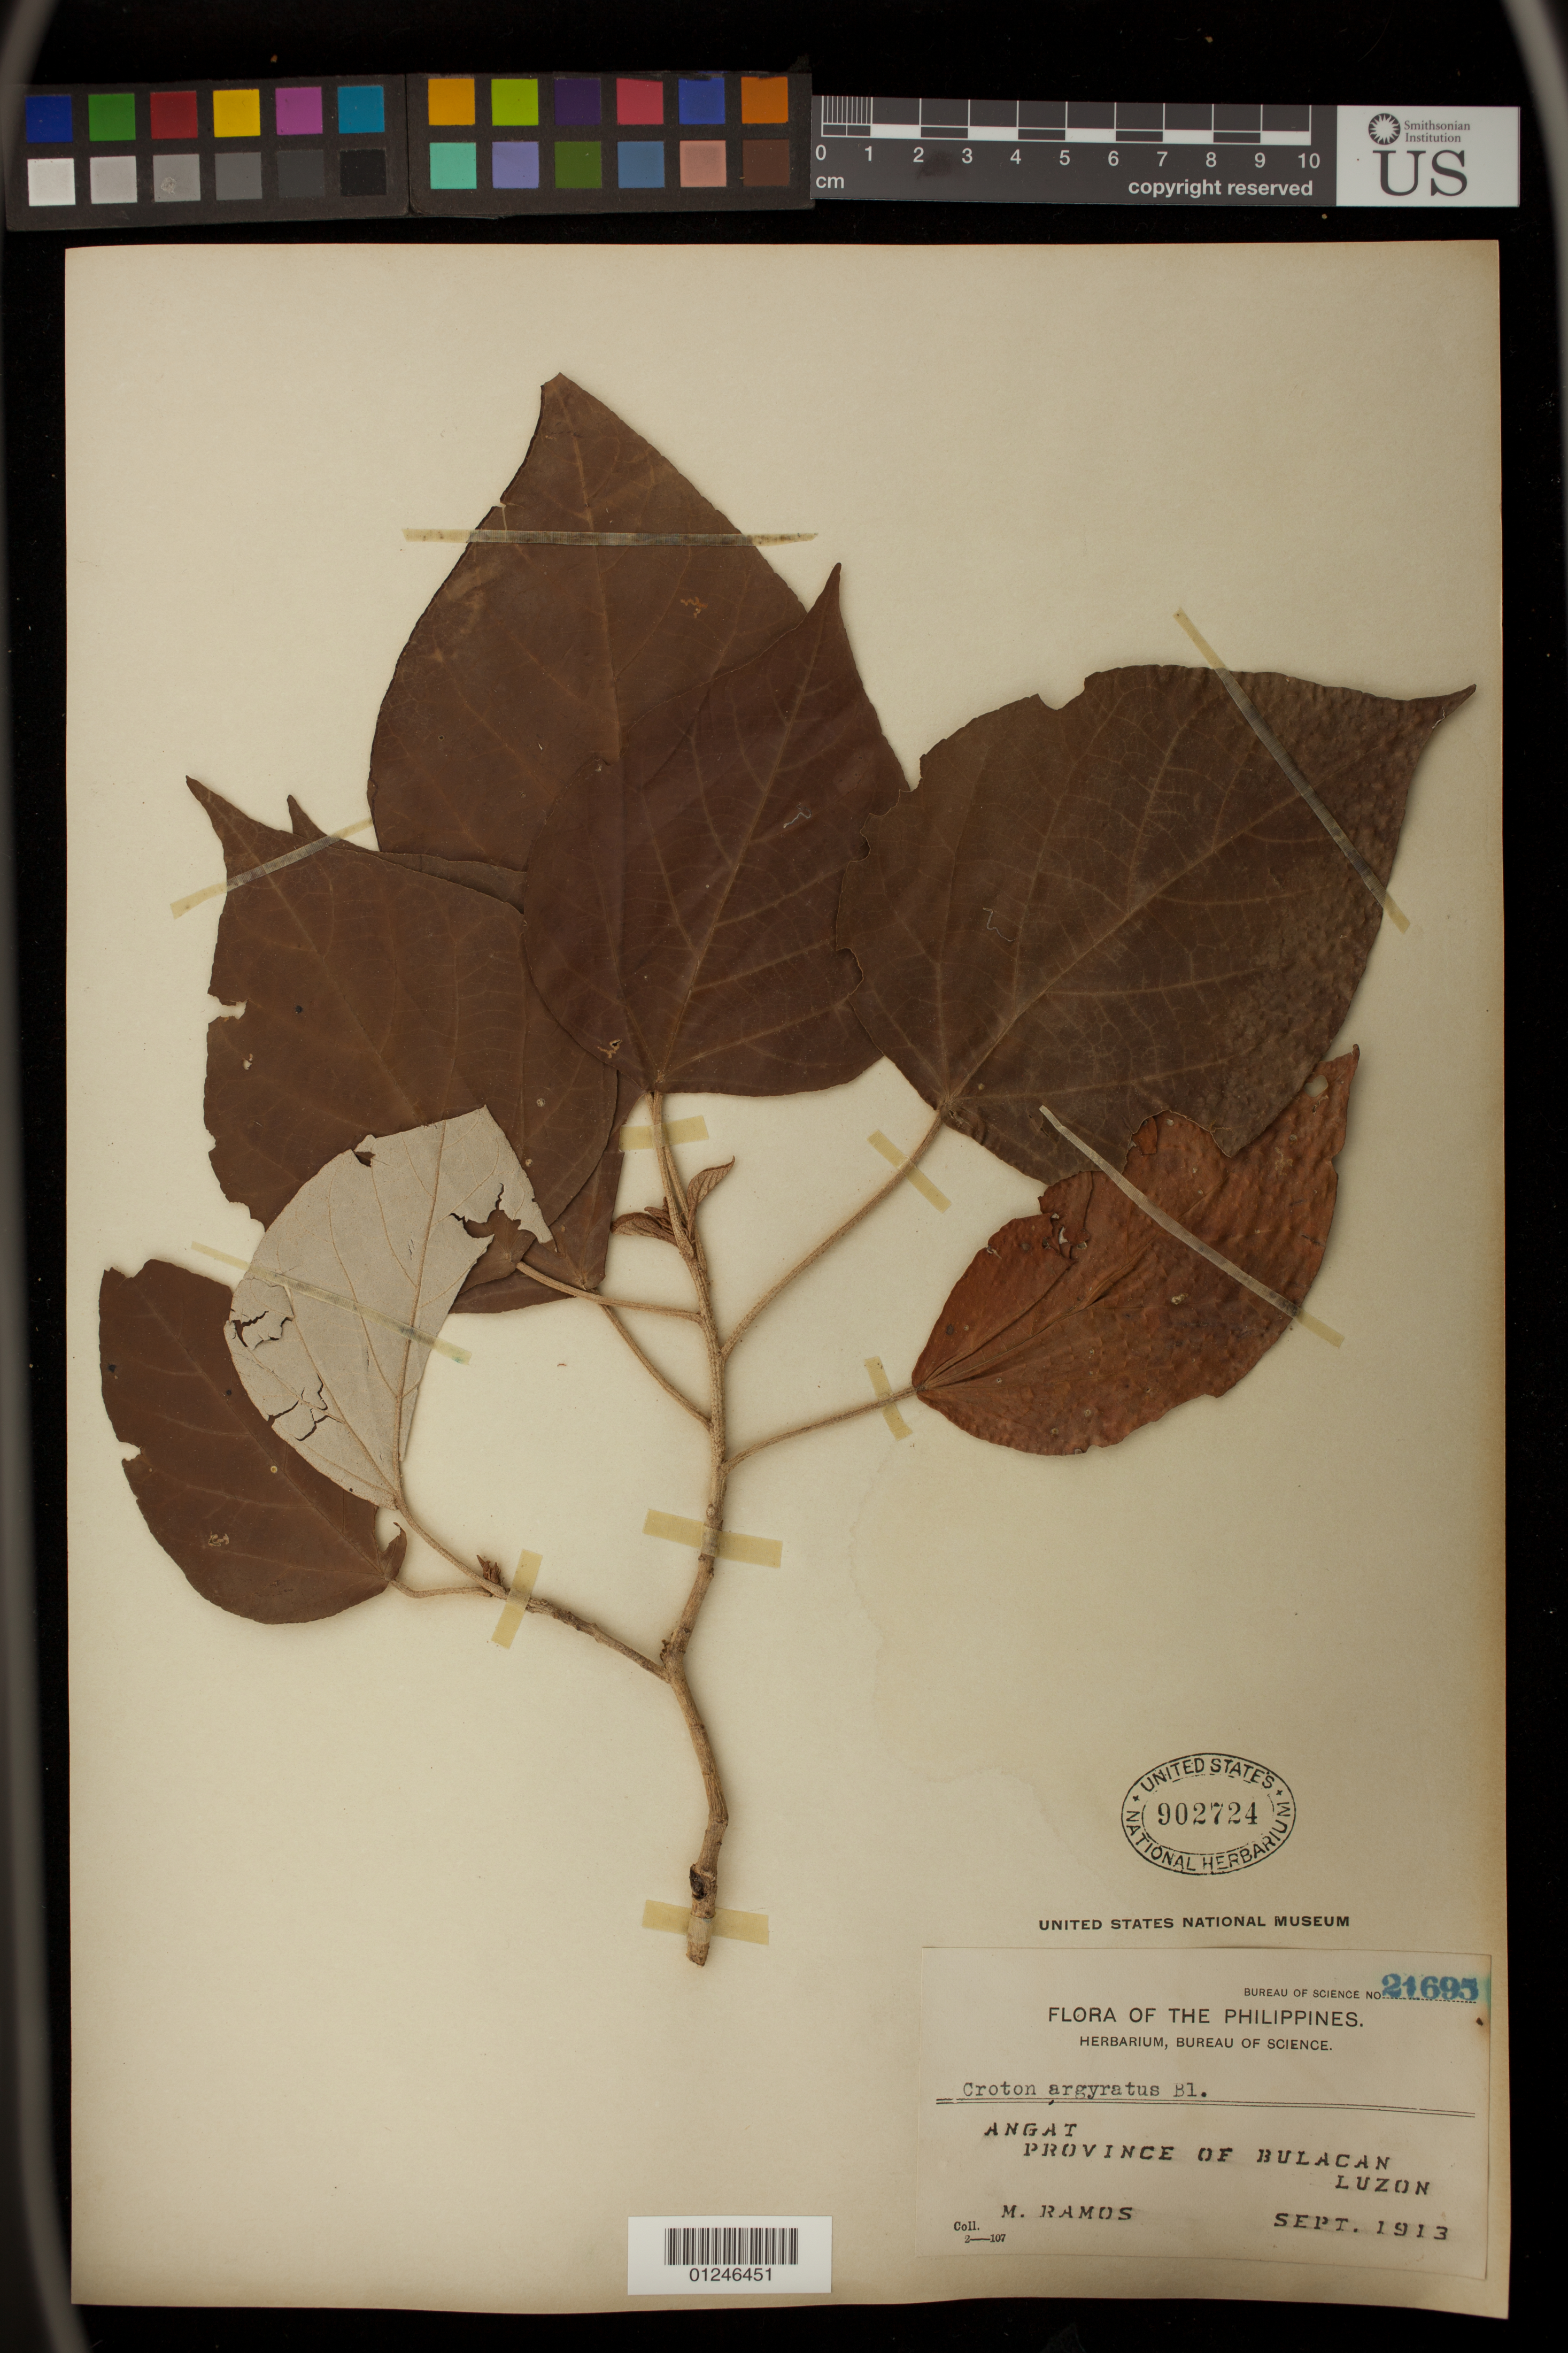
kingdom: Plantae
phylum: Tracheophyta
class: Magnoliopsida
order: Malpighiales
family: Euphorbiaceae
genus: Croton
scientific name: Croton argyratus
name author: Blume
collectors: M. Ramos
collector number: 21695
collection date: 1913-09-01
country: Philippines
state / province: Central Luzon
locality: Angat, Bulacan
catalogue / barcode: US 902724